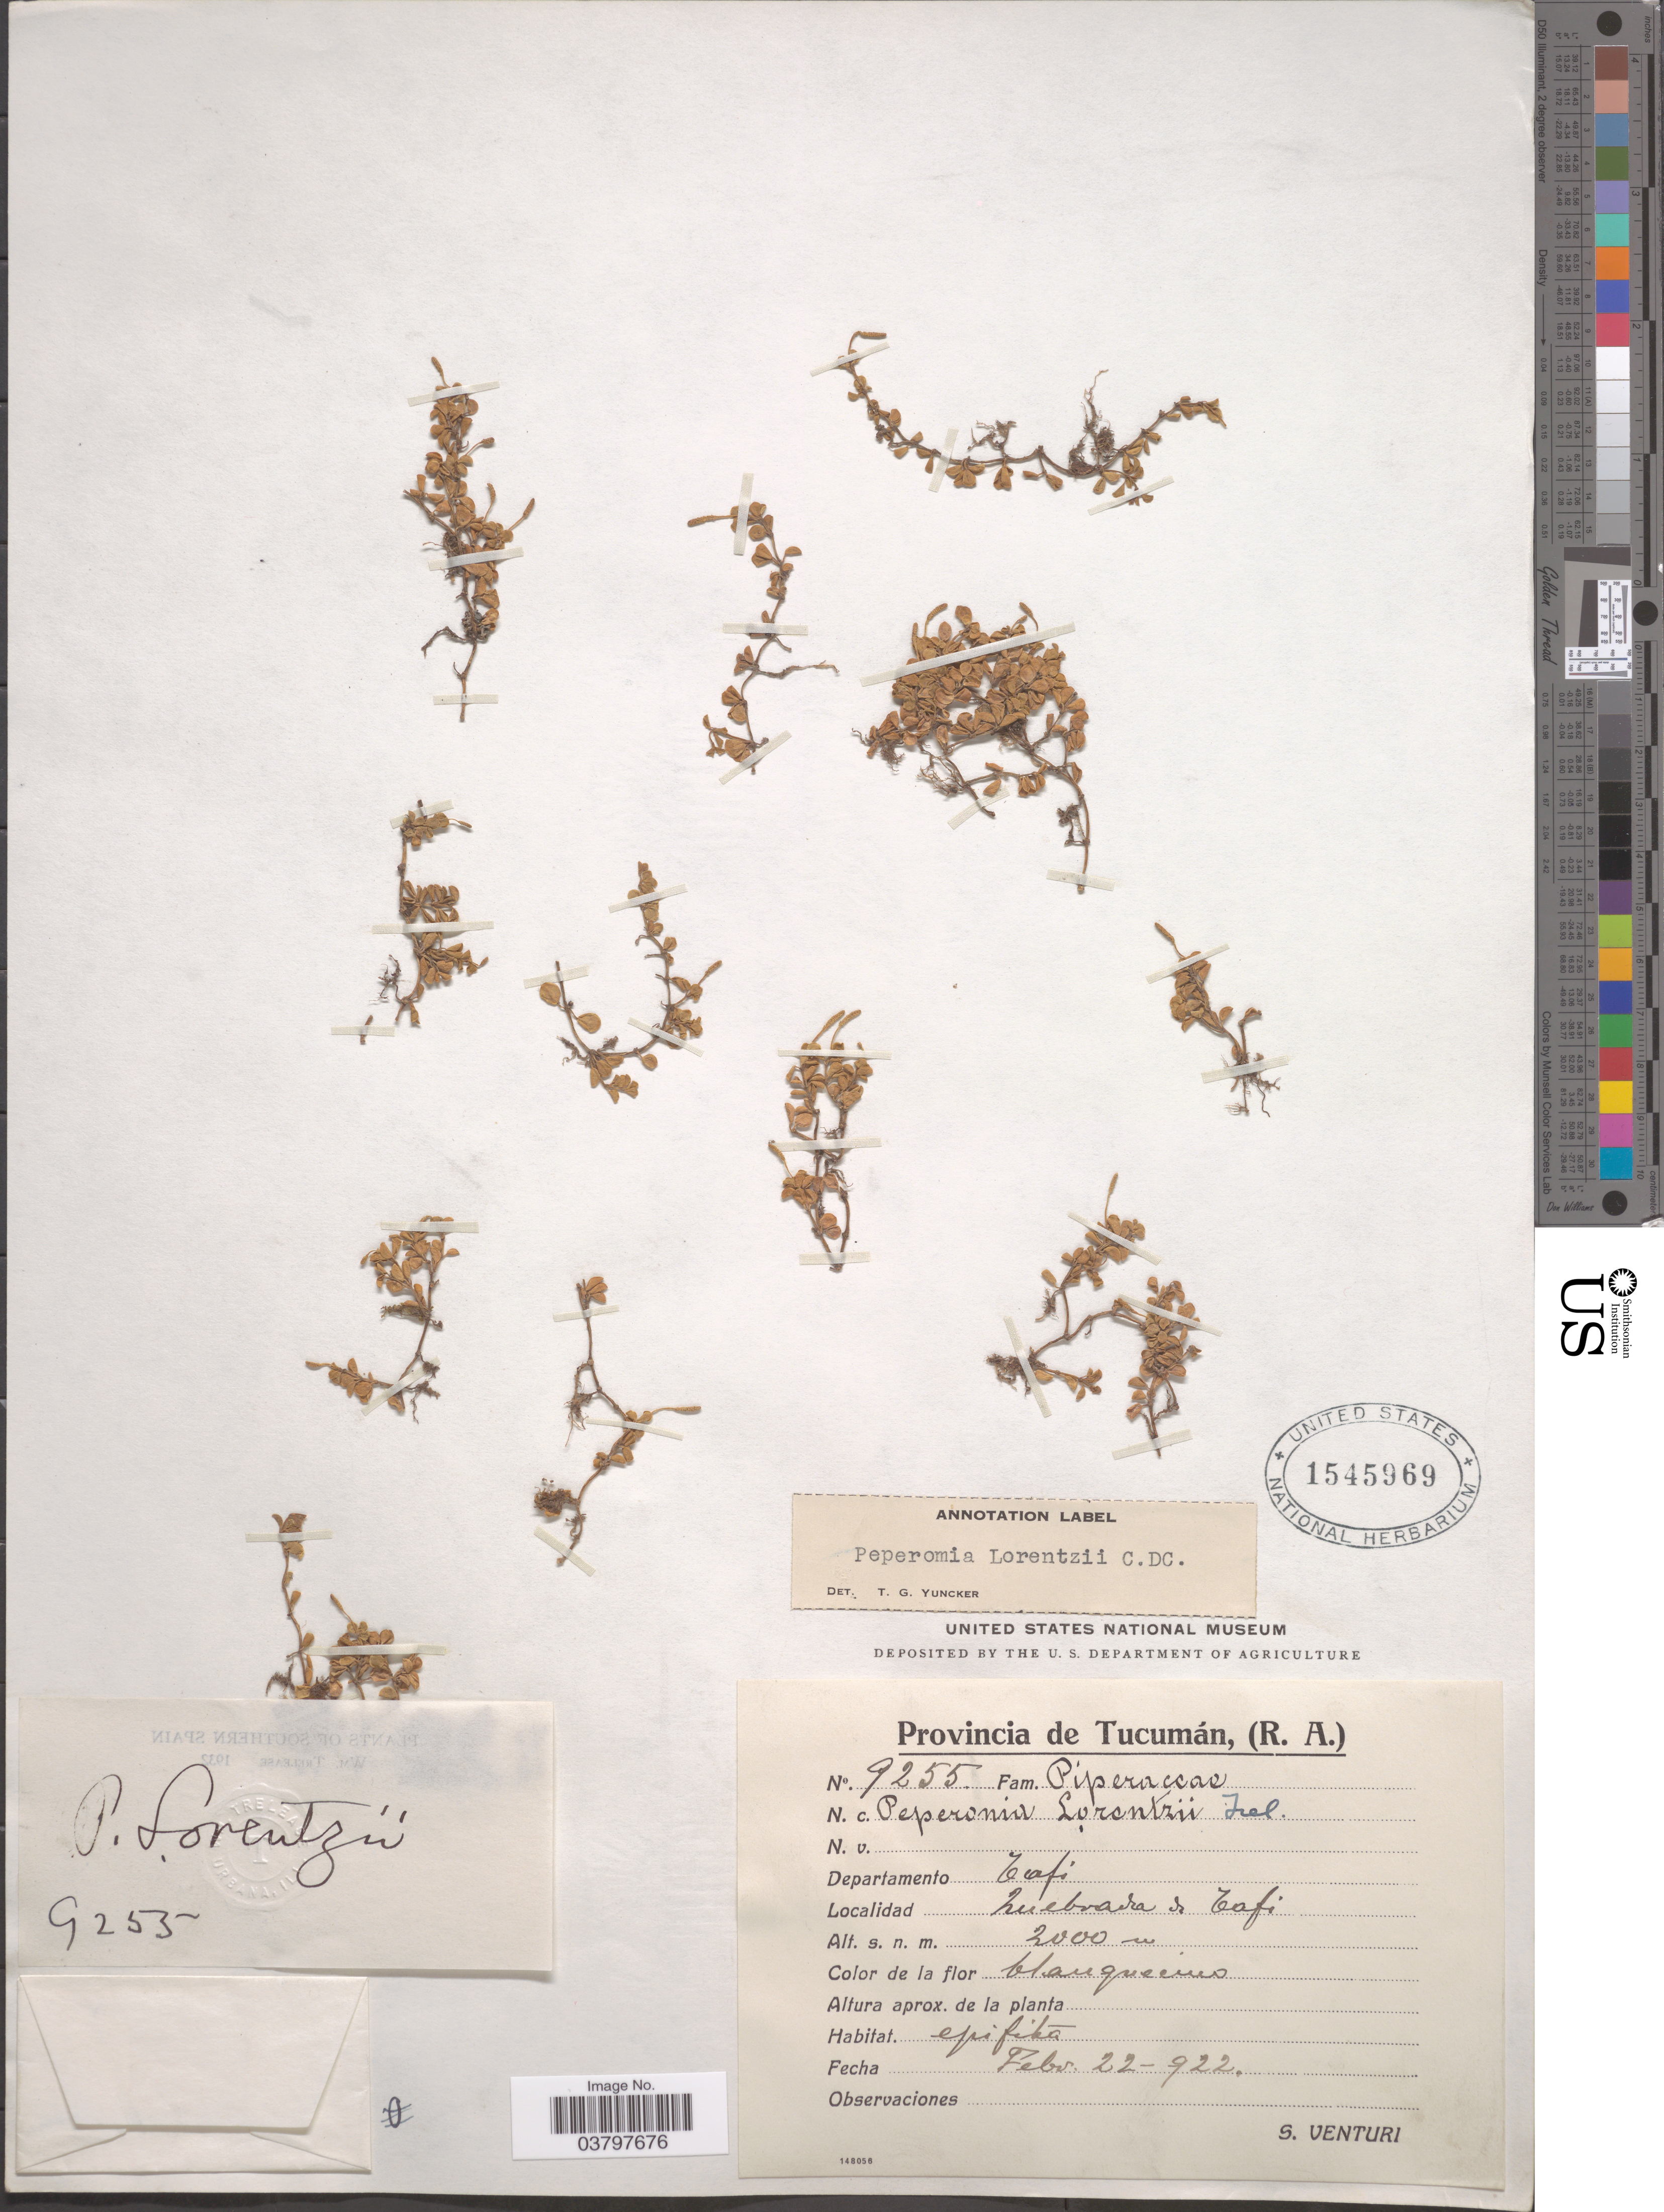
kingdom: Plantae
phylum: Tracheophyta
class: Magnoliopsida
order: Piperales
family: Piperaceae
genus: Peperomia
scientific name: Peperomia lorentzii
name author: C. DC.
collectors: S. Venturi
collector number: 9255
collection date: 1922-02-22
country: Argentina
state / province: Tucuman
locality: Departamento Tafi. Quebrada de Tafi.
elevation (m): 2000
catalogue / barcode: US 1545969